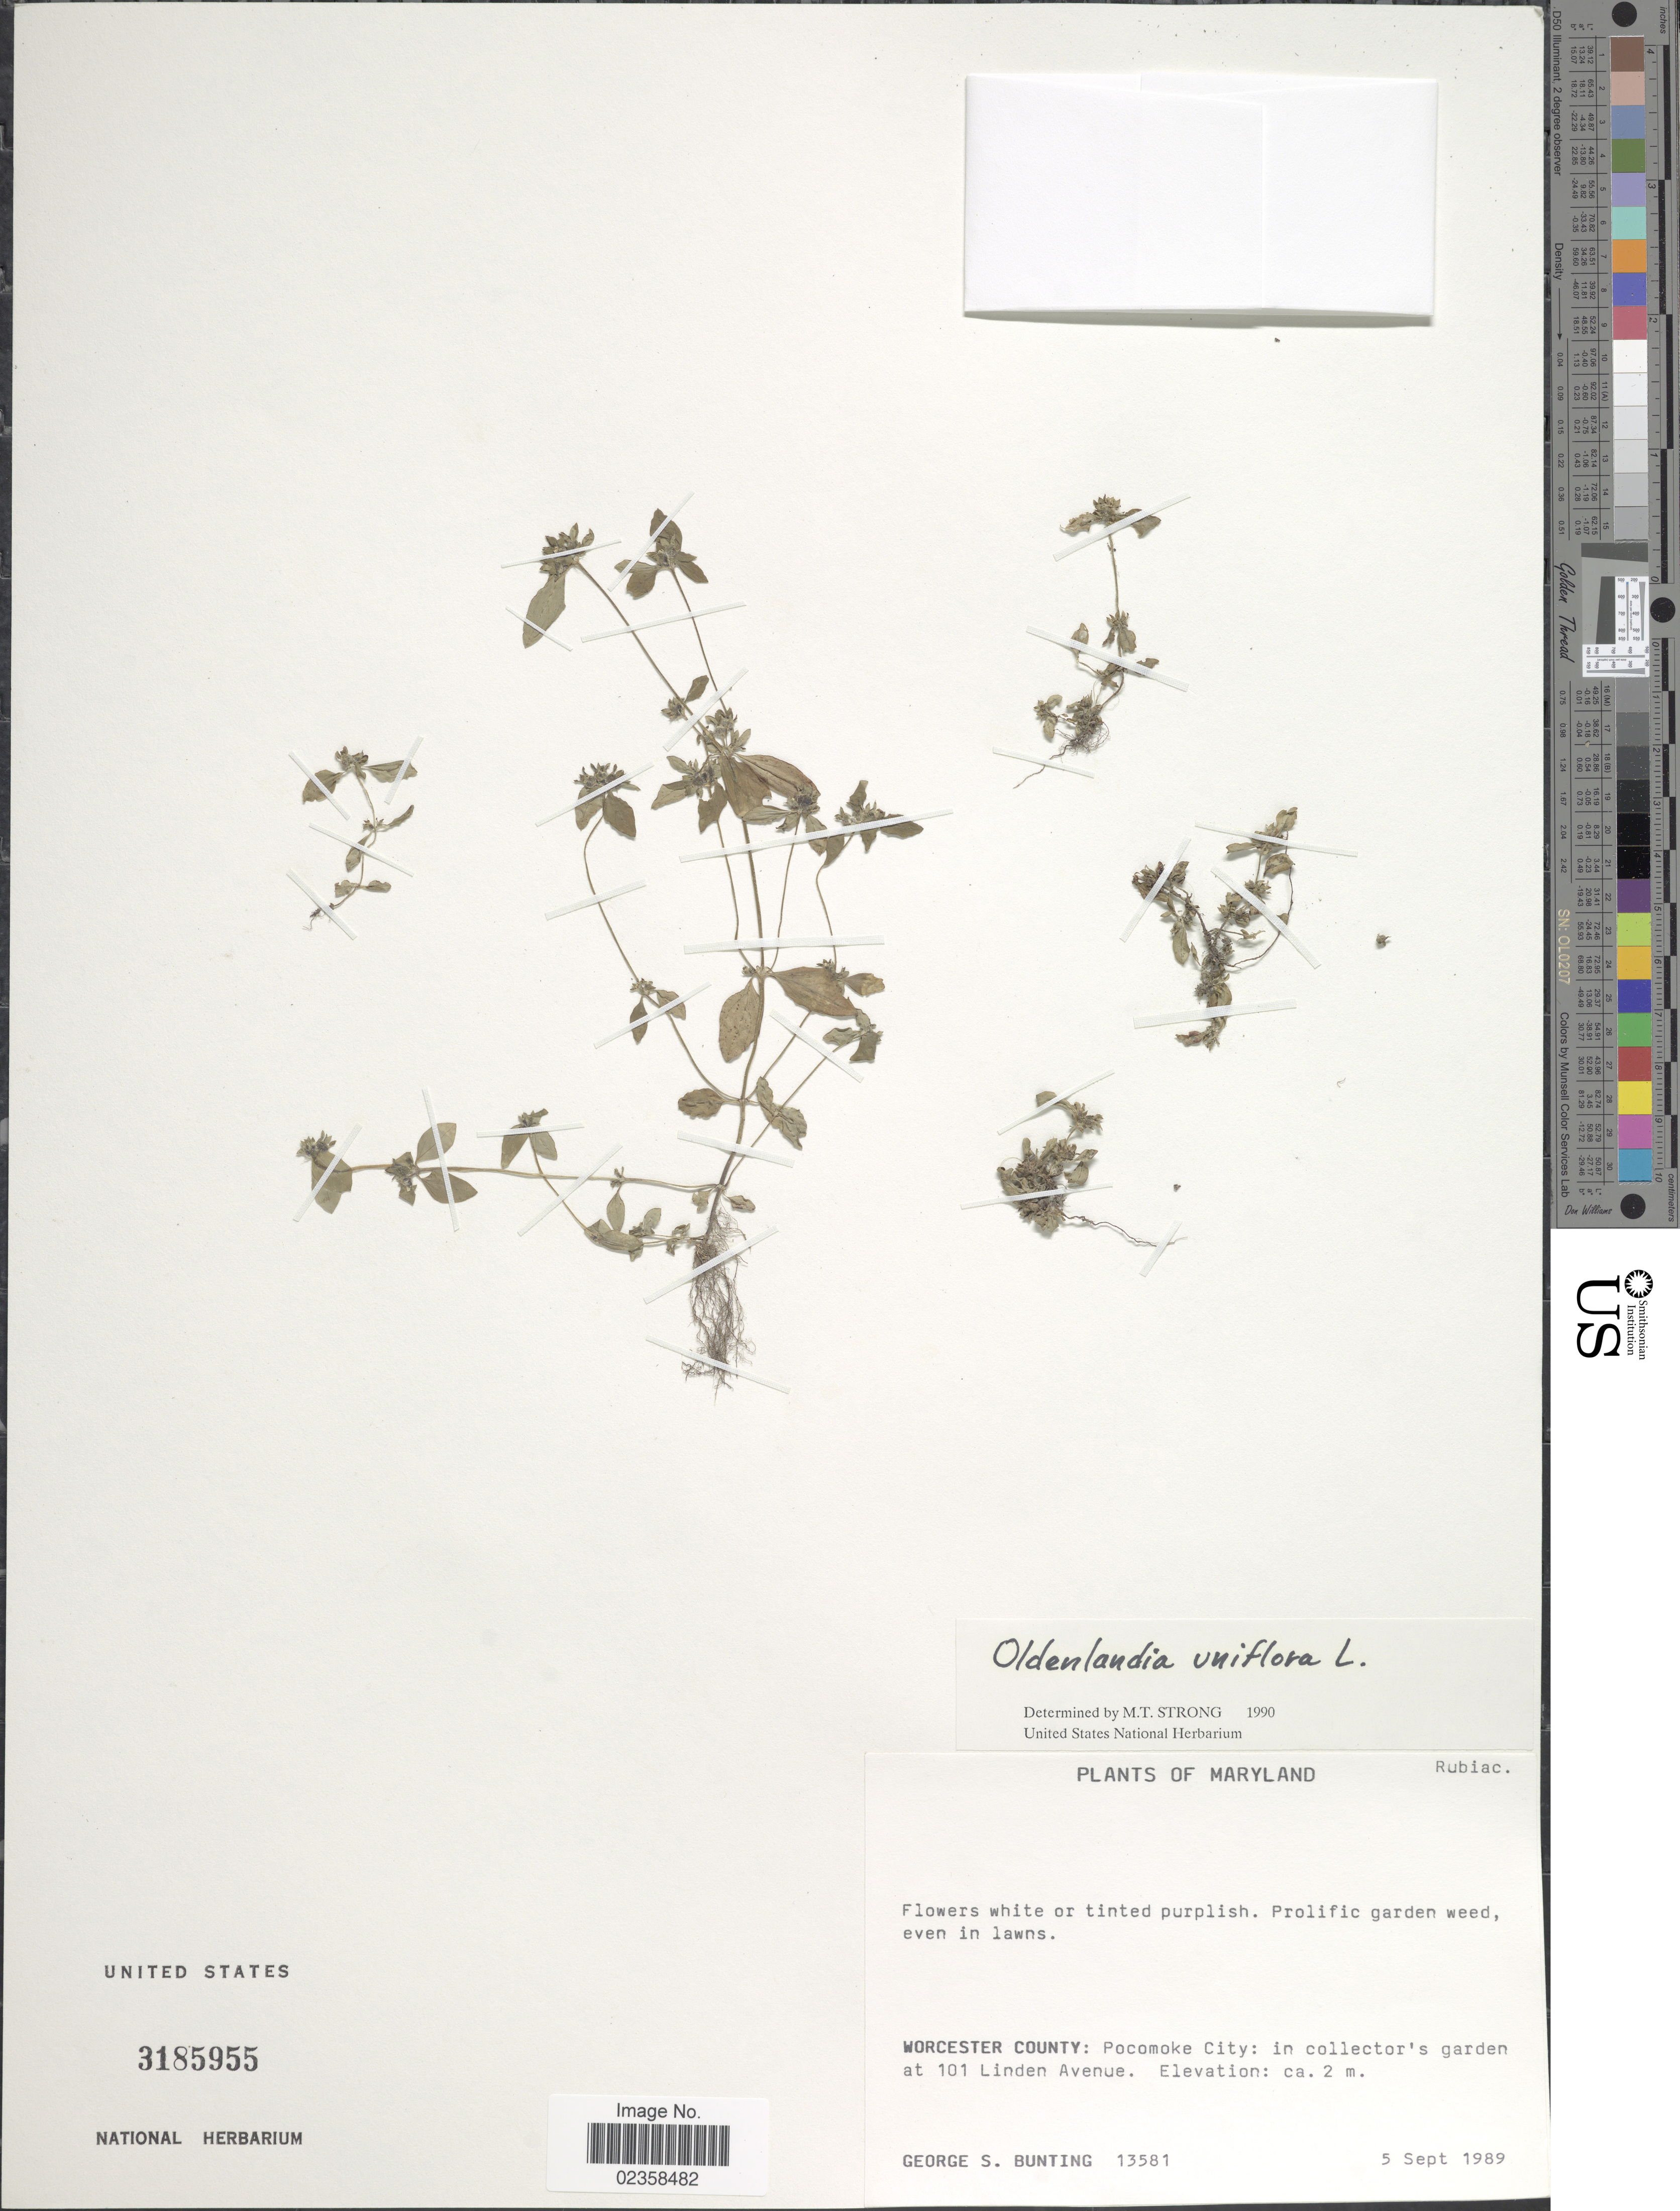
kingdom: Plantae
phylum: Tracheophyta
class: Magnoliopsida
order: Gentianales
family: Rubiaceae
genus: Oldenlandia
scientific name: Oldenlandia uniflora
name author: L.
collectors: G. S. Bunting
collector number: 13581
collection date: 1989-09-05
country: United States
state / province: Maryland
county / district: Worcester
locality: Worcester County: Pocomoke City: in collector's garden at 101 Linden Avenue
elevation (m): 2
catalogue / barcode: US 3185955